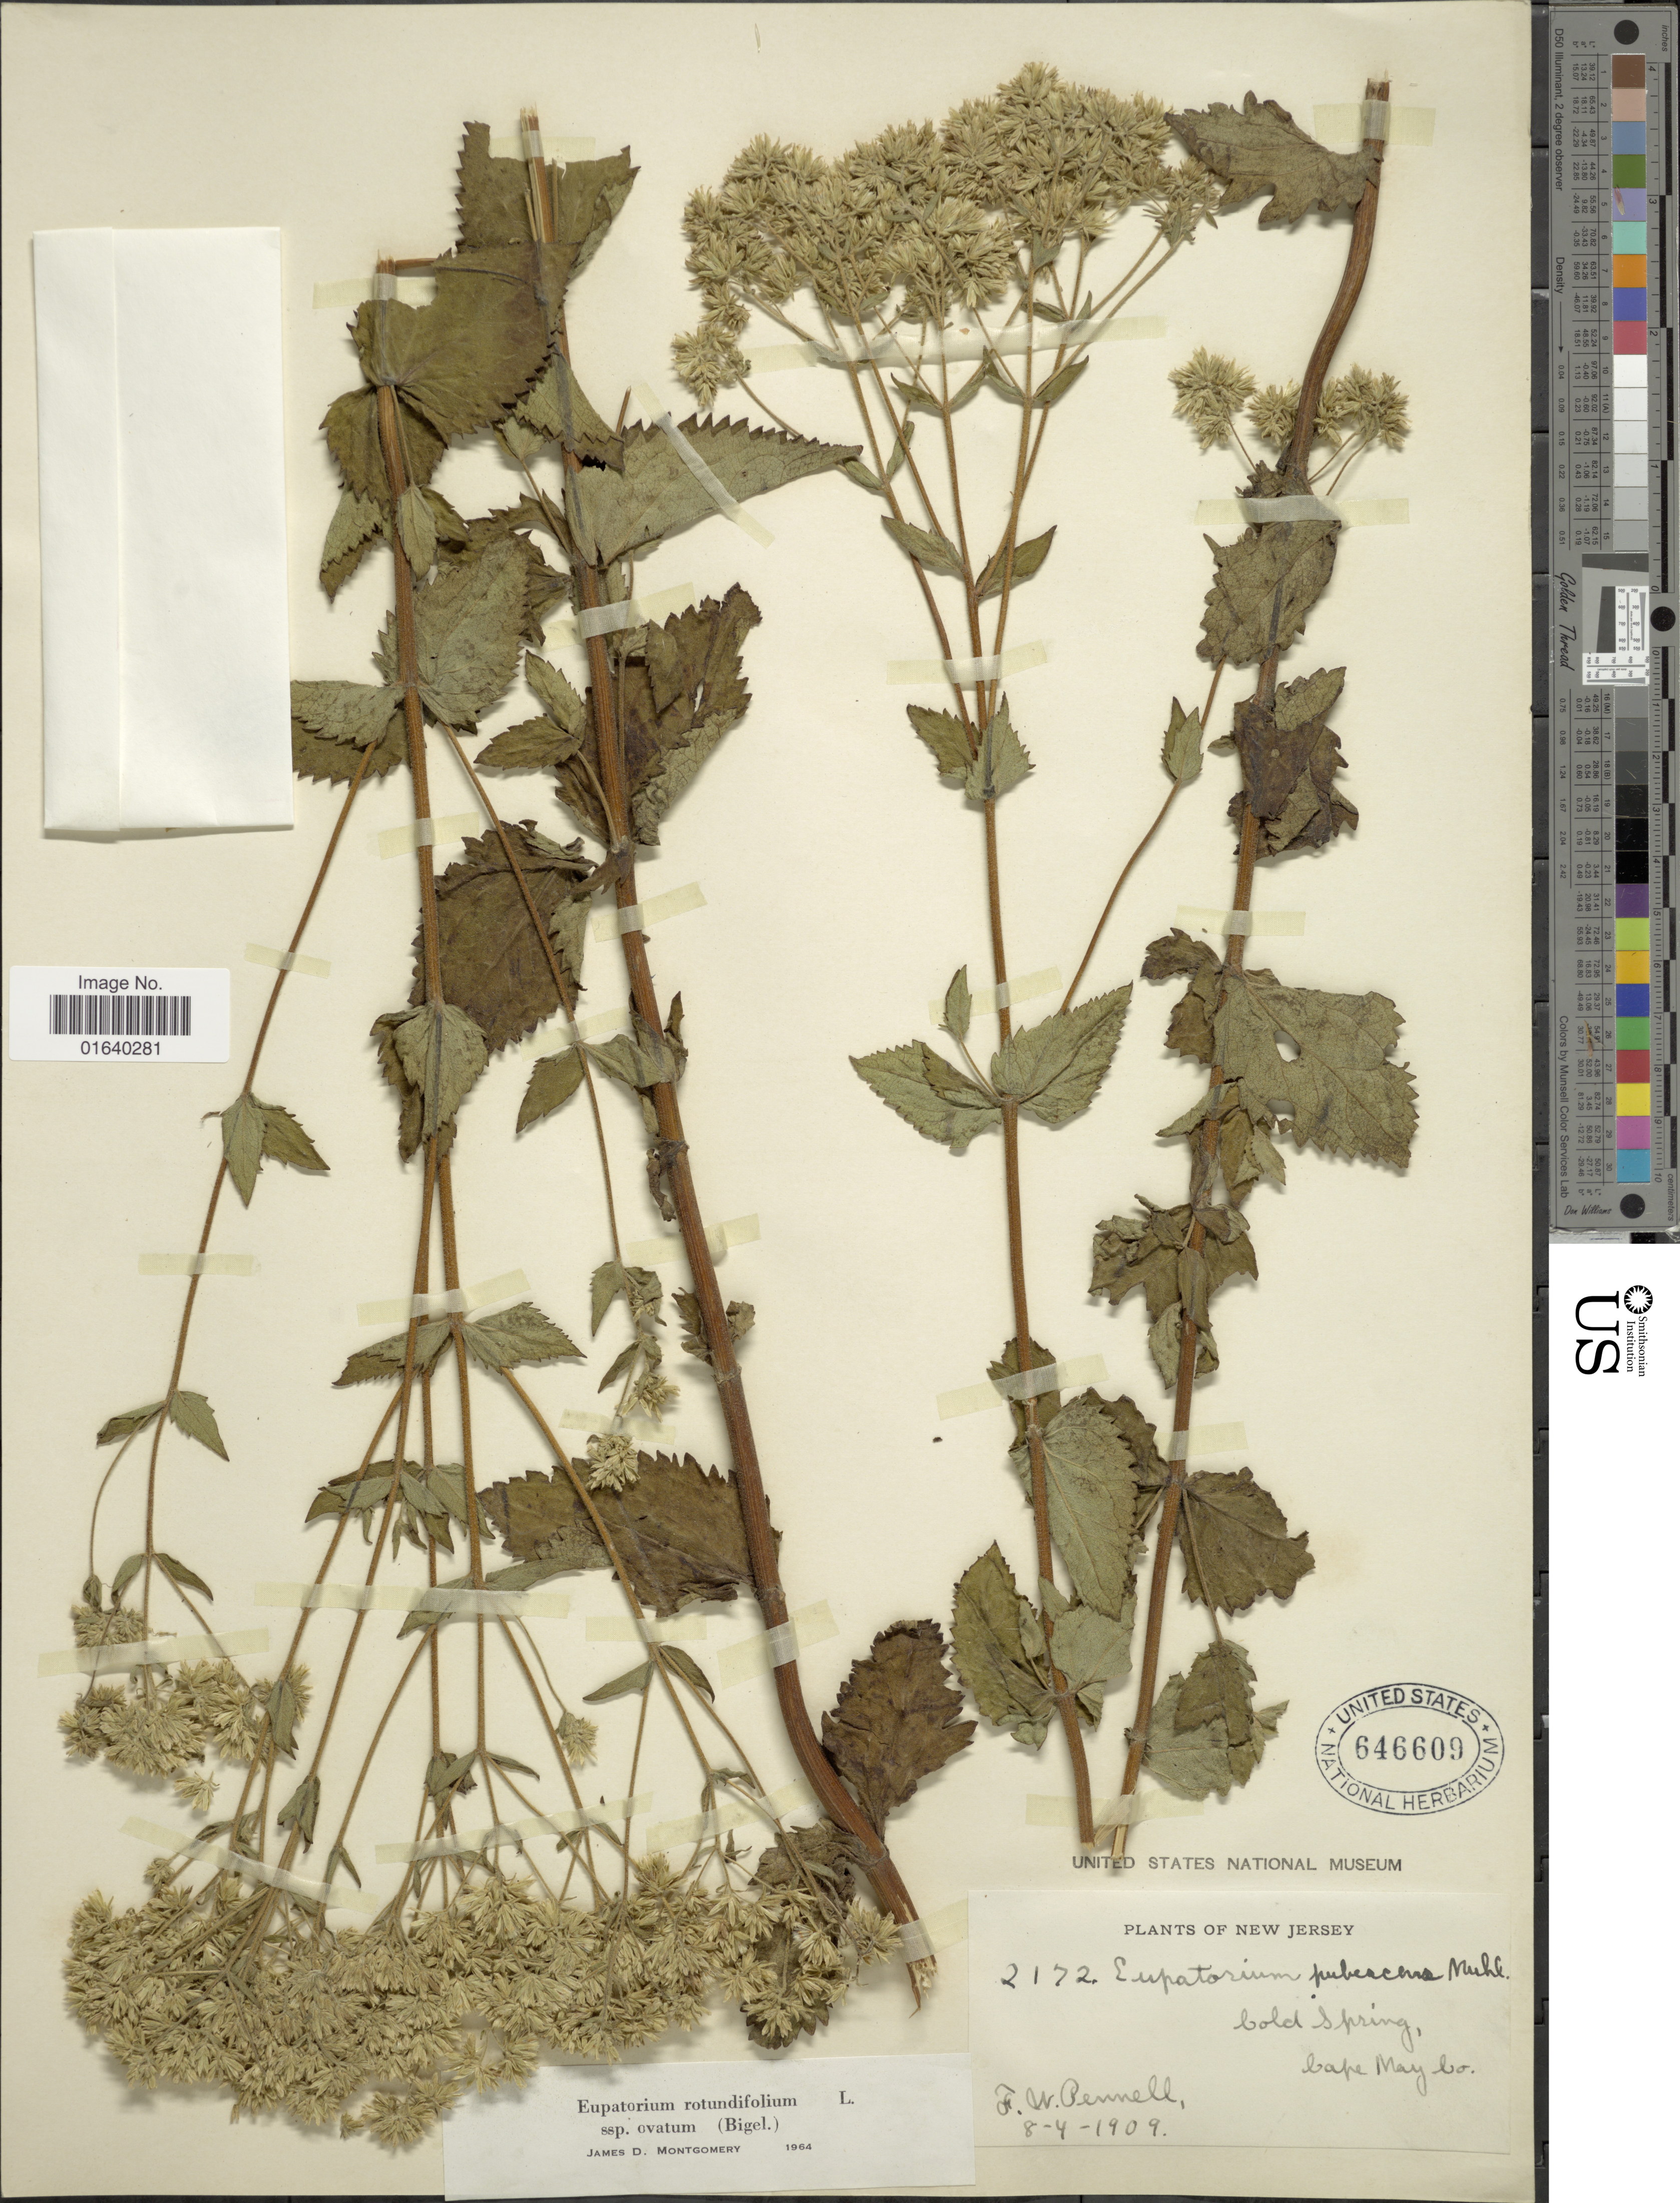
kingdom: Plantae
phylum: Tracheophyta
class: Magnoliopsida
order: Asterales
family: Asteraceae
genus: Eupatorium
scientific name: Eupatorium rotundifolium var. ovatum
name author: (Bigelow) J.D. Montgom. & Fairbrothers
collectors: F. W. Pennell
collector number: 2172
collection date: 1909-04-08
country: United States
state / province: New Jersey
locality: Cold Spring, Cape May Co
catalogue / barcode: US 646609